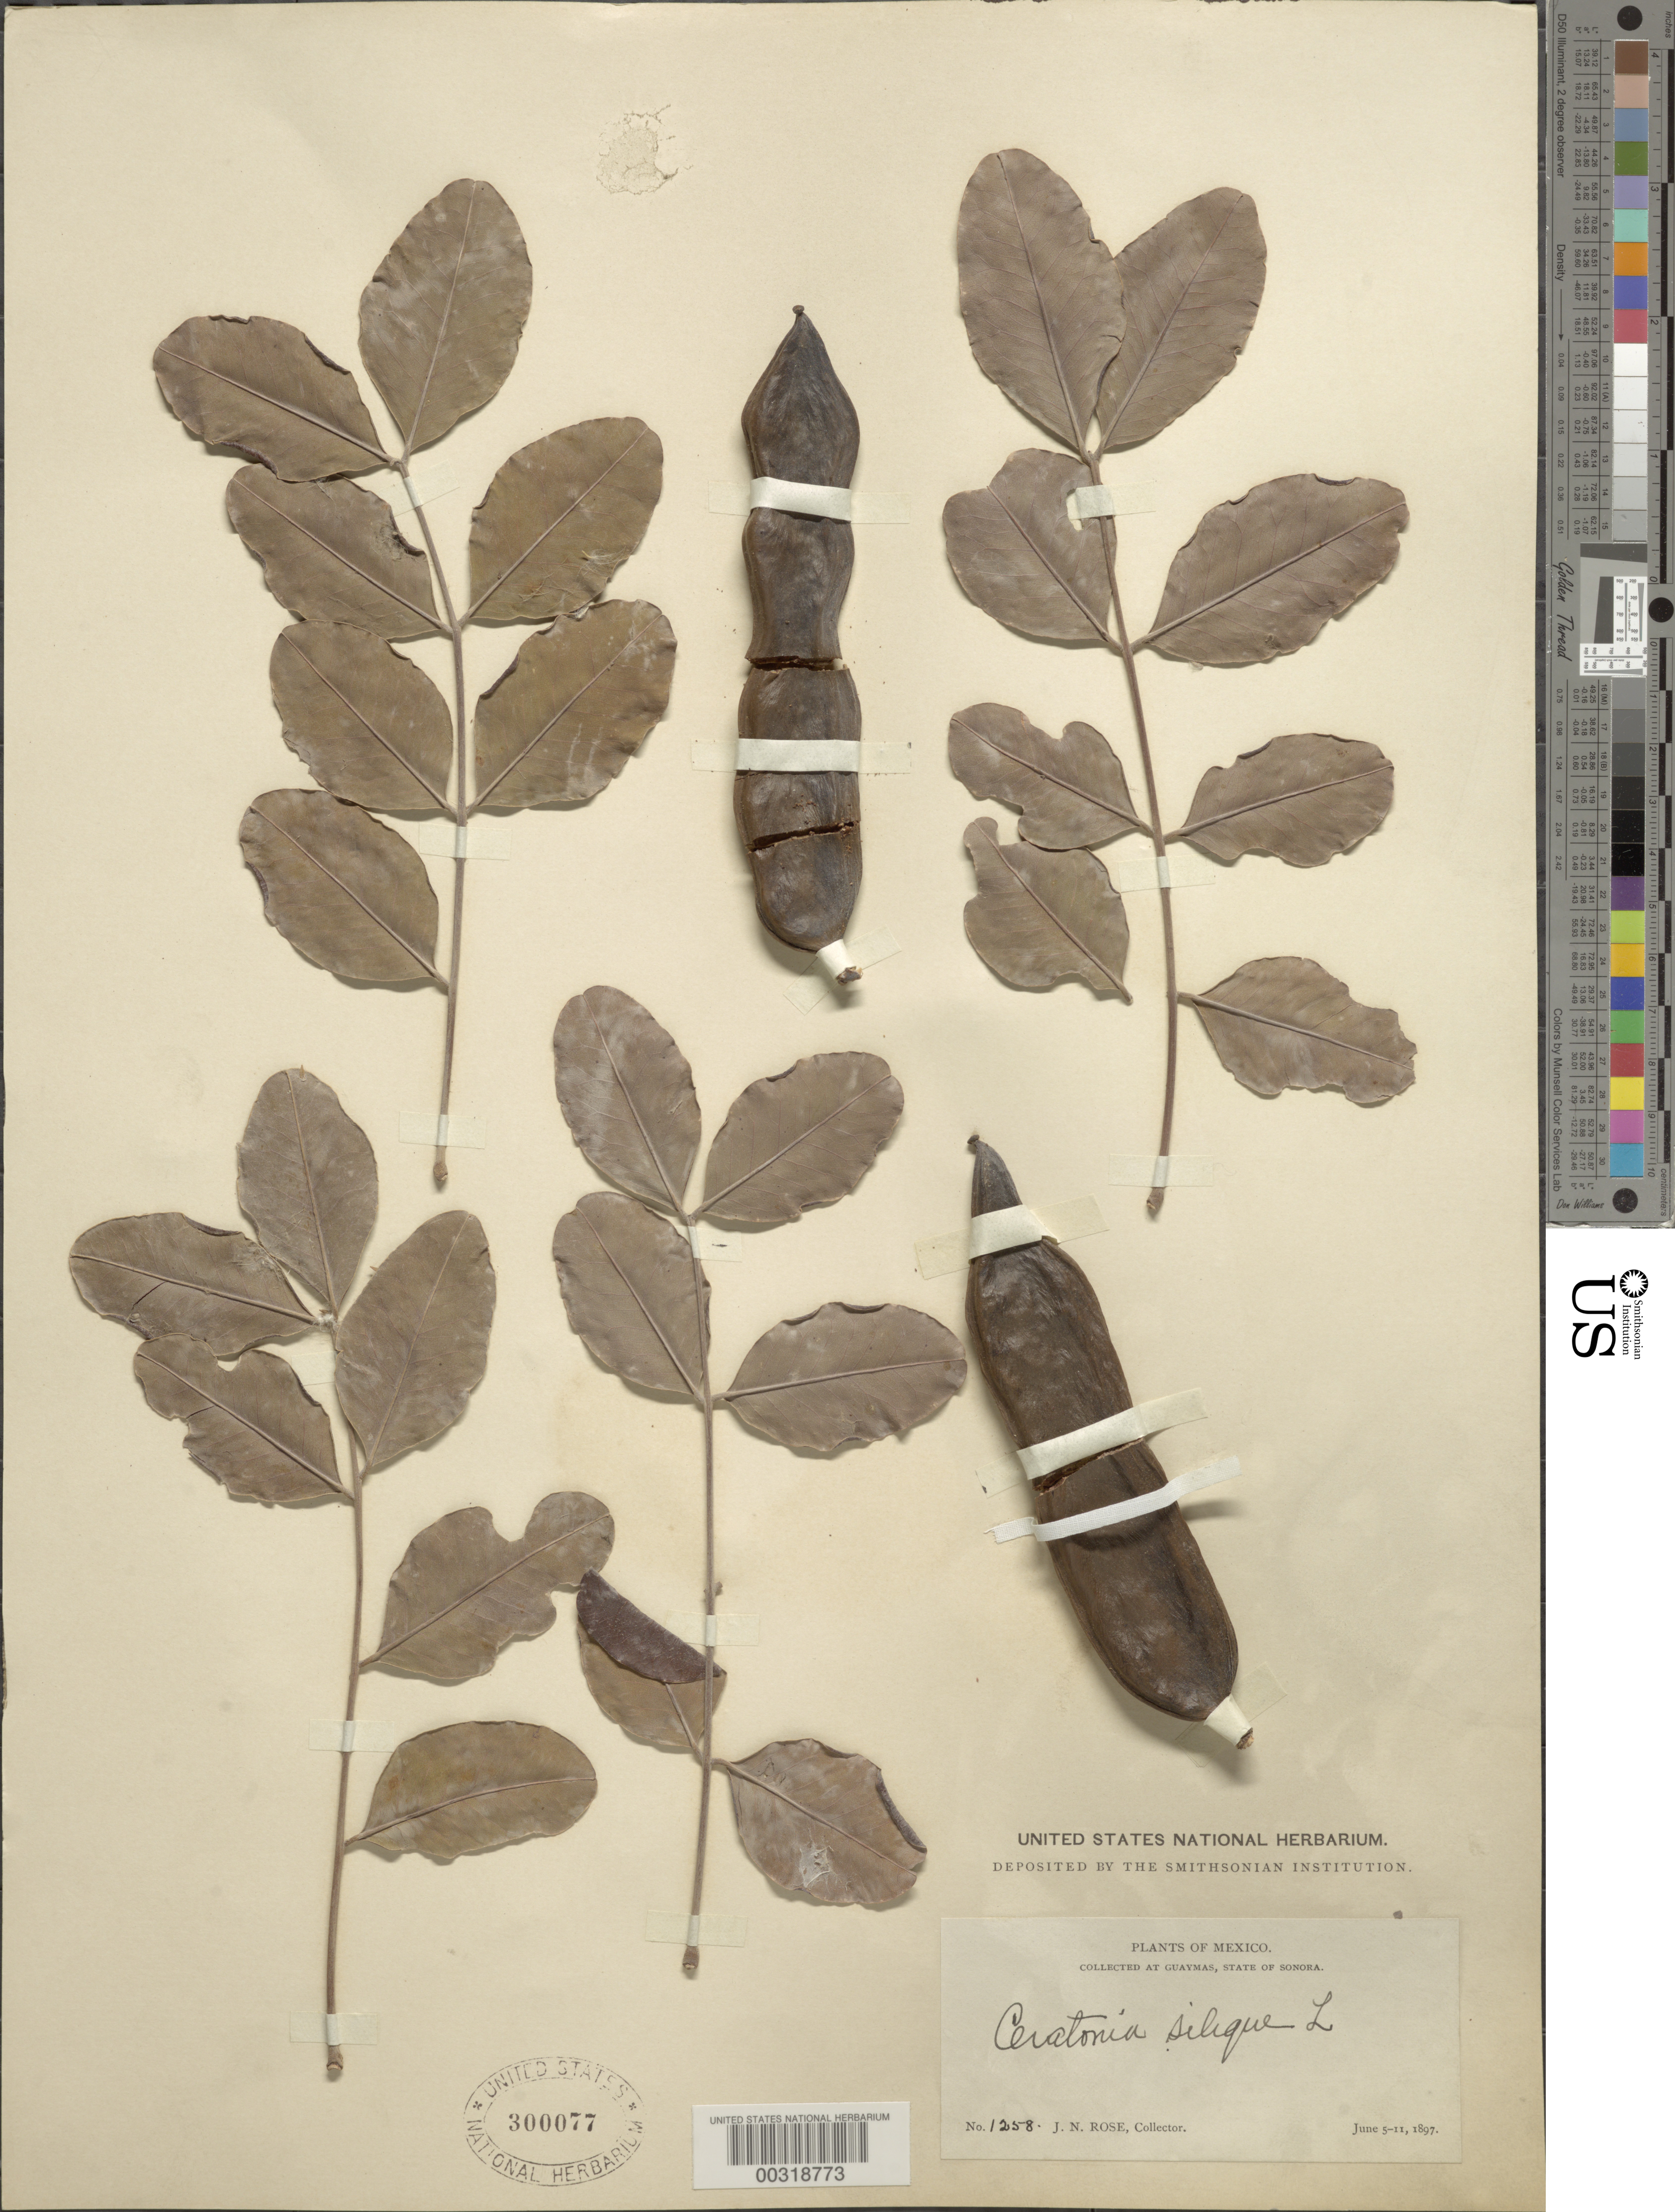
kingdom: Plantae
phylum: Tracheophyta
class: Magnoliopsida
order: Fabales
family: Fabaceae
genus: Ceratonia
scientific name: Ceratonia siliqua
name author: L.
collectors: J. N. Rose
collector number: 1258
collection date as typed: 05 Jun 1897 to 11 Jun 1897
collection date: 1897-06-05/1897-06-11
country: Mexico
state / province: Sonora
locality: Guaymas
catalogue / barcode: US 300077